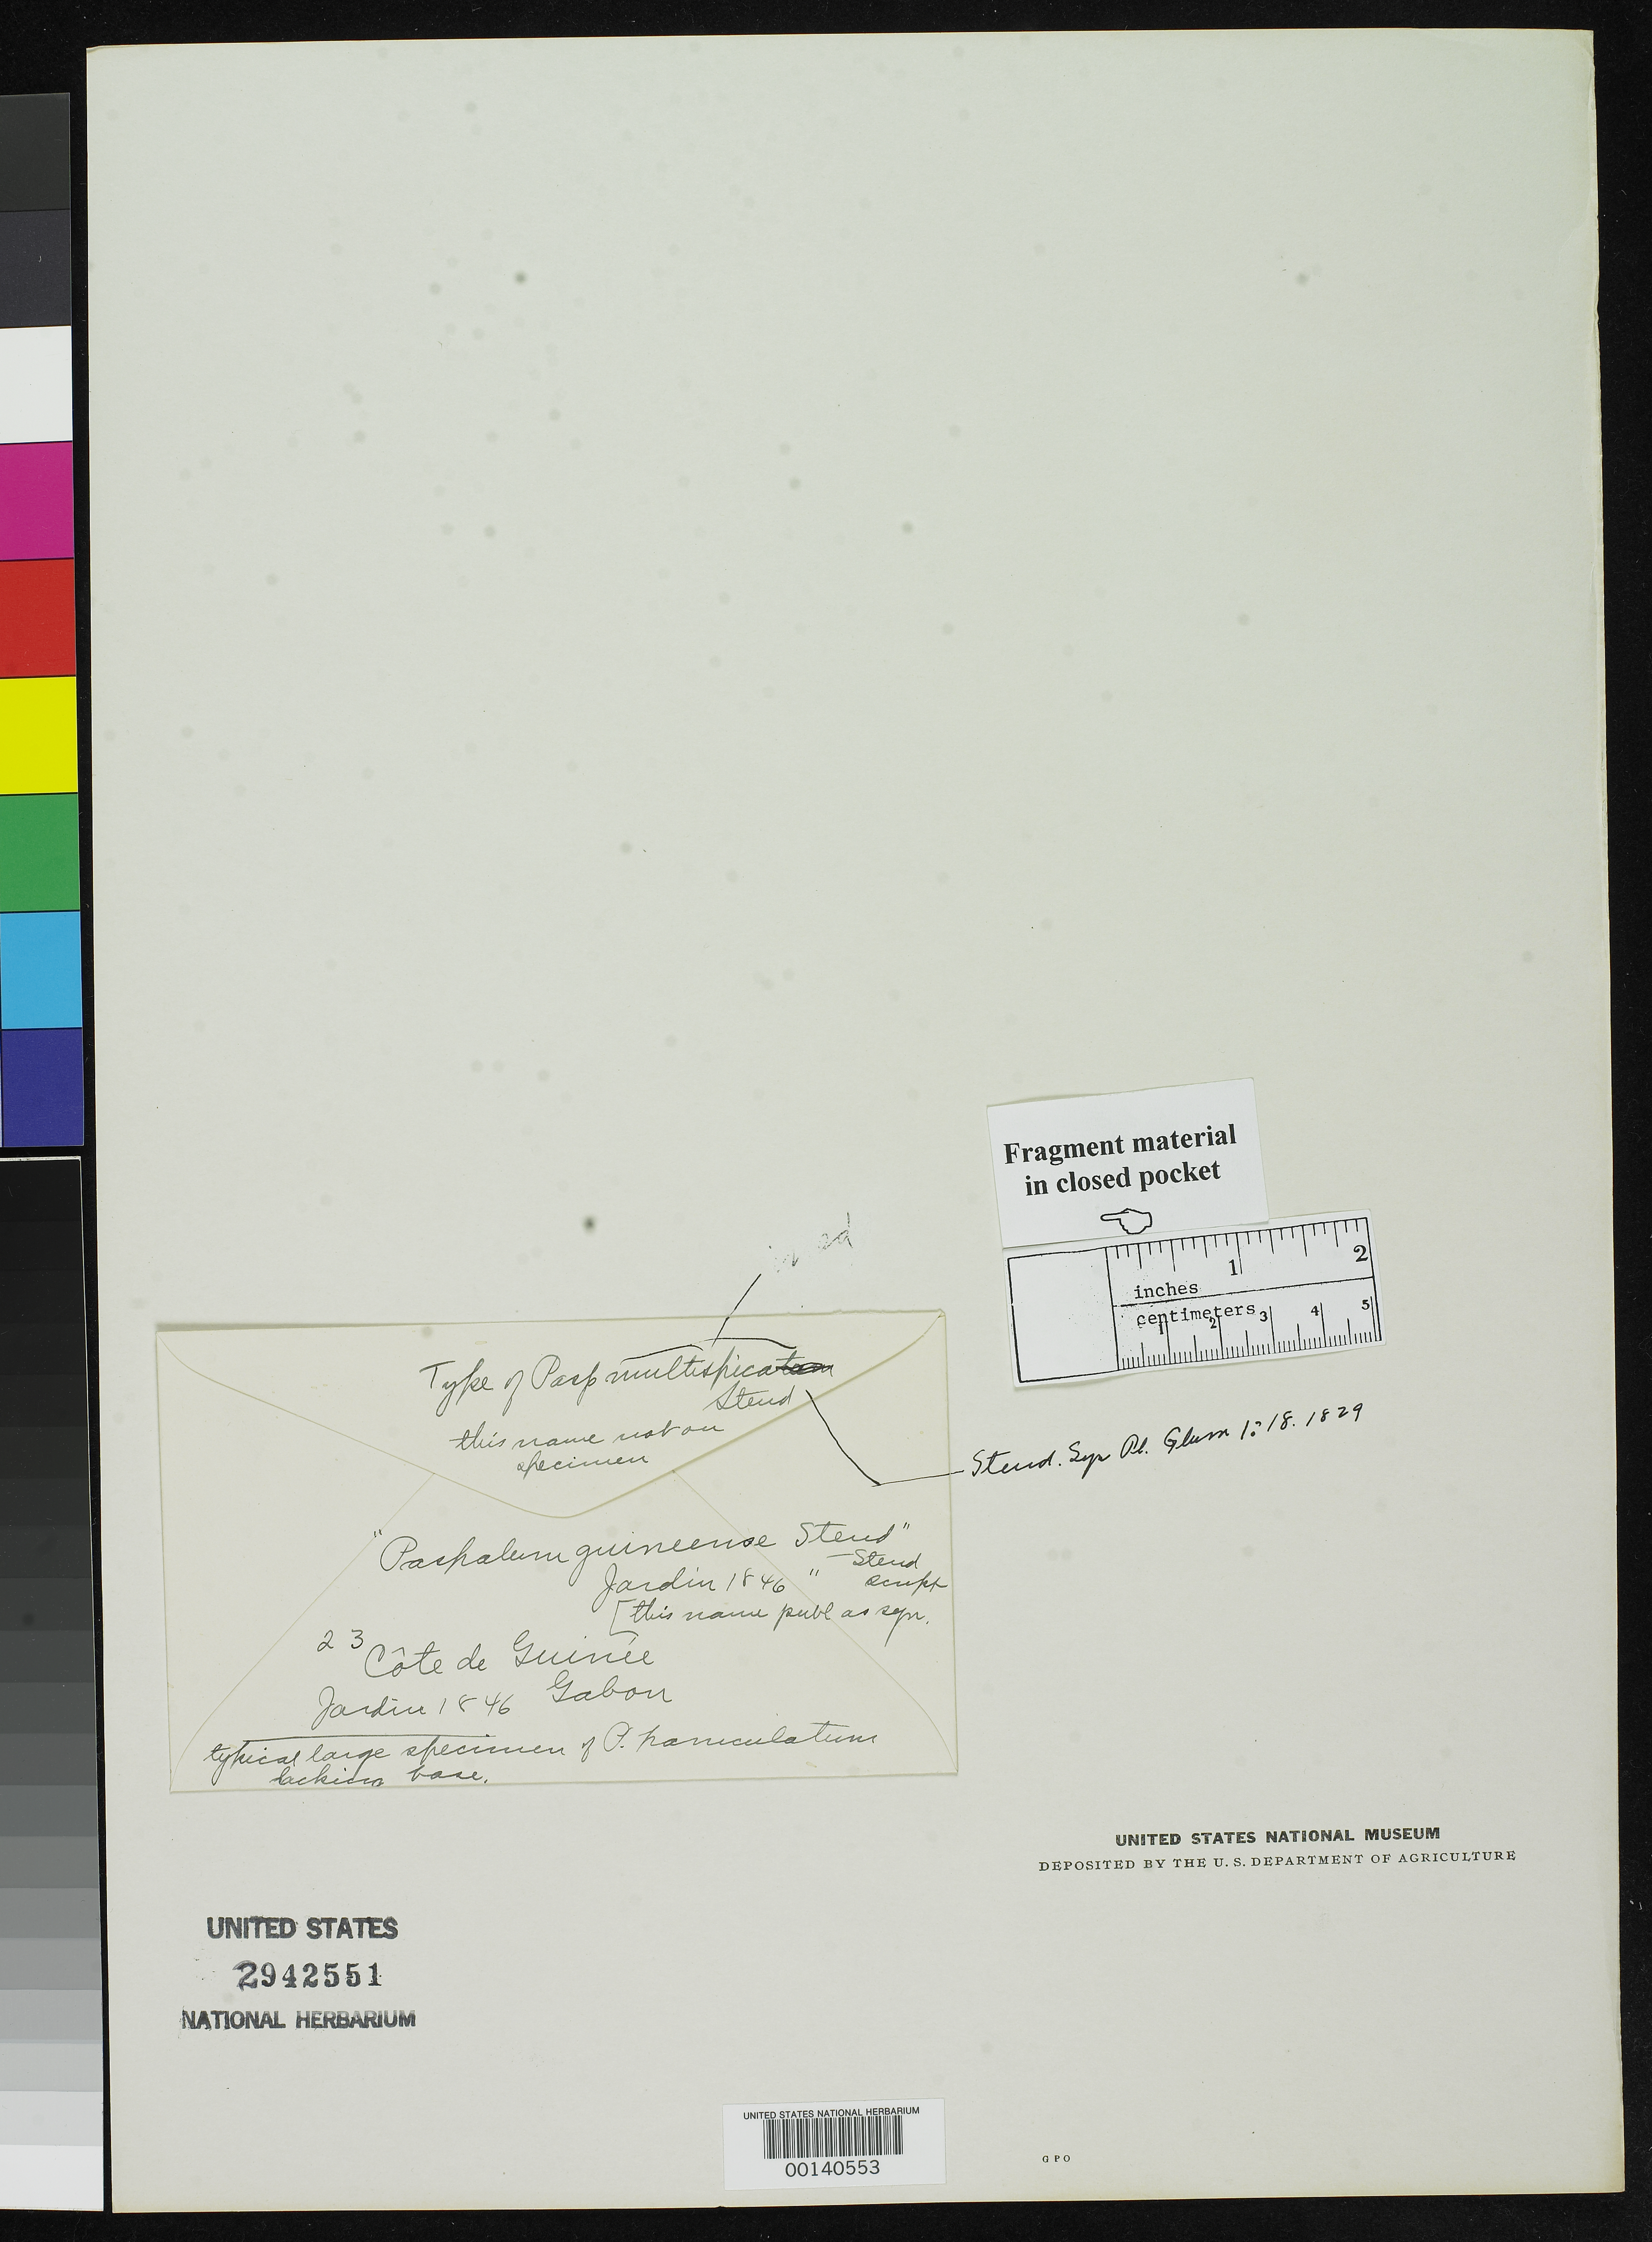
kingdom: Plantae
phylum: Tracheophyta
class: Liliopsida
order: Poales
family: Poaceae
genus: Paspalum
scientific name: Paspalum multispica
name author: Steud.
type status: Type Fragment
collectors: D. Jardin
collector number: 23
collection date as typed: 1846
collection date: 1846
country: Gabon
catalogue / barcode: US 2942551